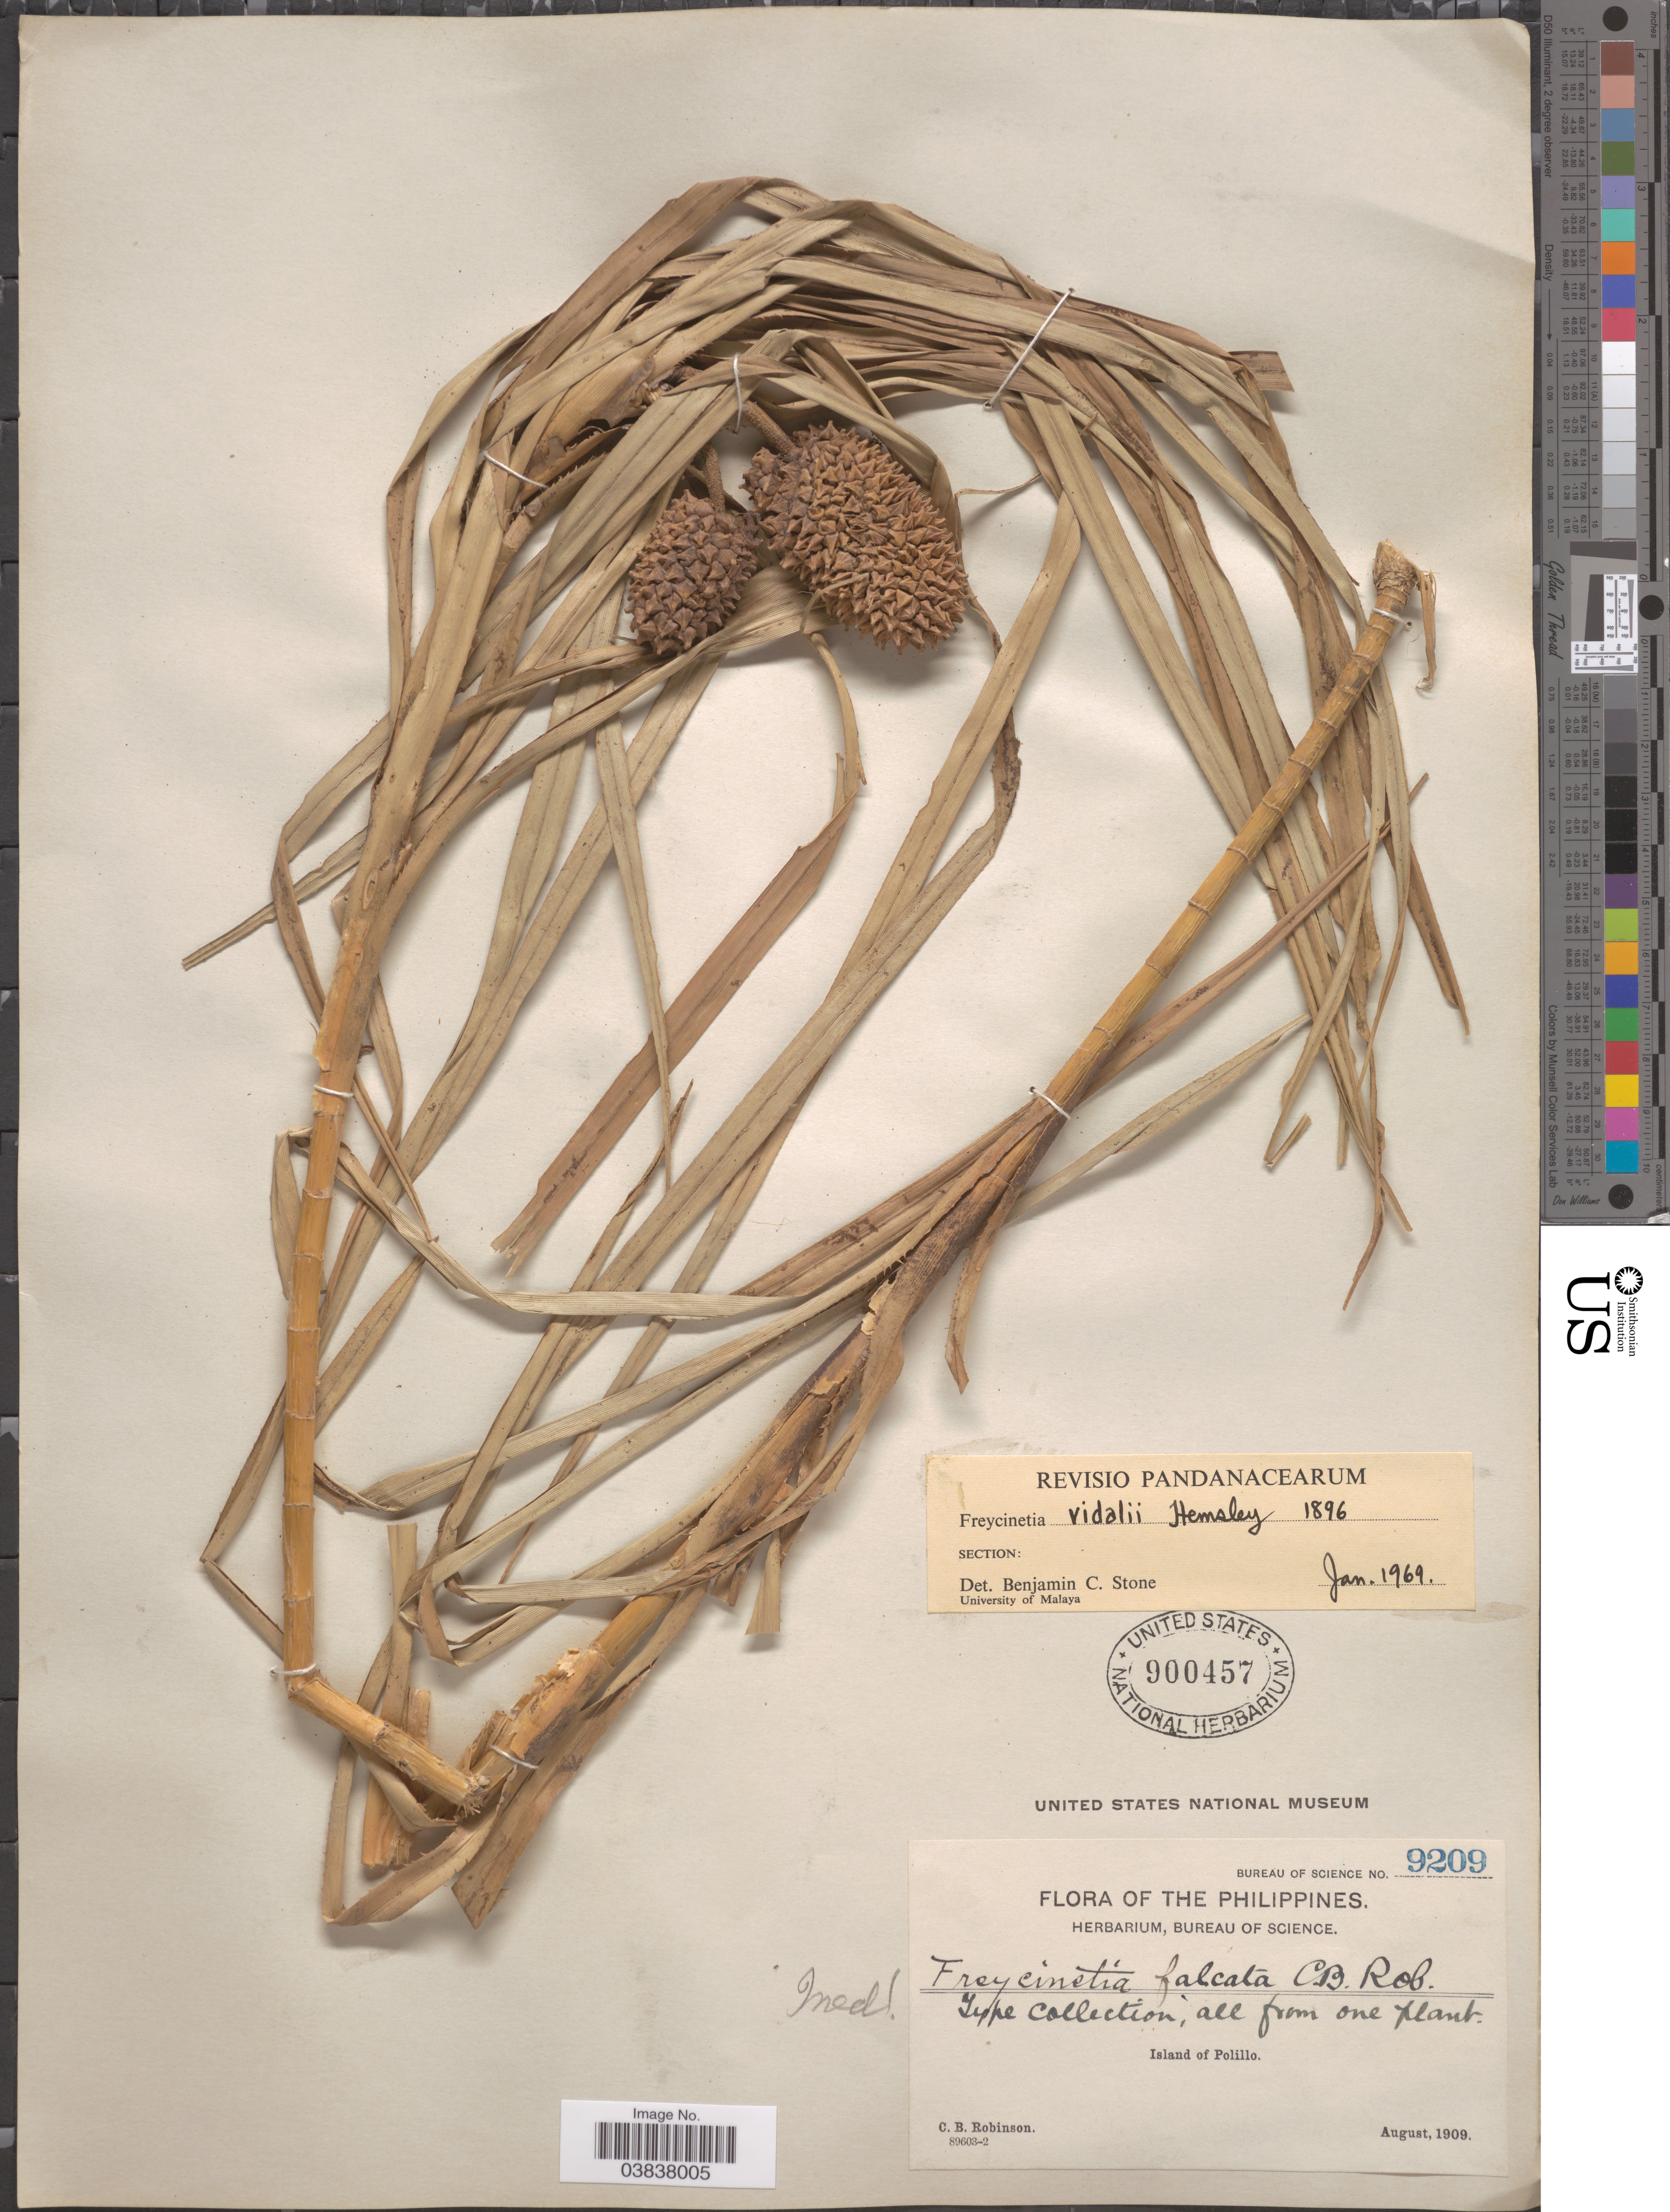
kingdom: Plantae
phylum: Tracheophyta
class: Liliopsida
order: Pandanales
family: Pandanaceae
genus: Freycinetia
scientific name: Freycinetia vidalii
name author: Hemsl.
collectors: C. Robinson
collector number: Bureau of Science 9209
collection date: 1909-08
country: Philippines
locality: Island of Polillo.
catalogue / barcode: US 900457